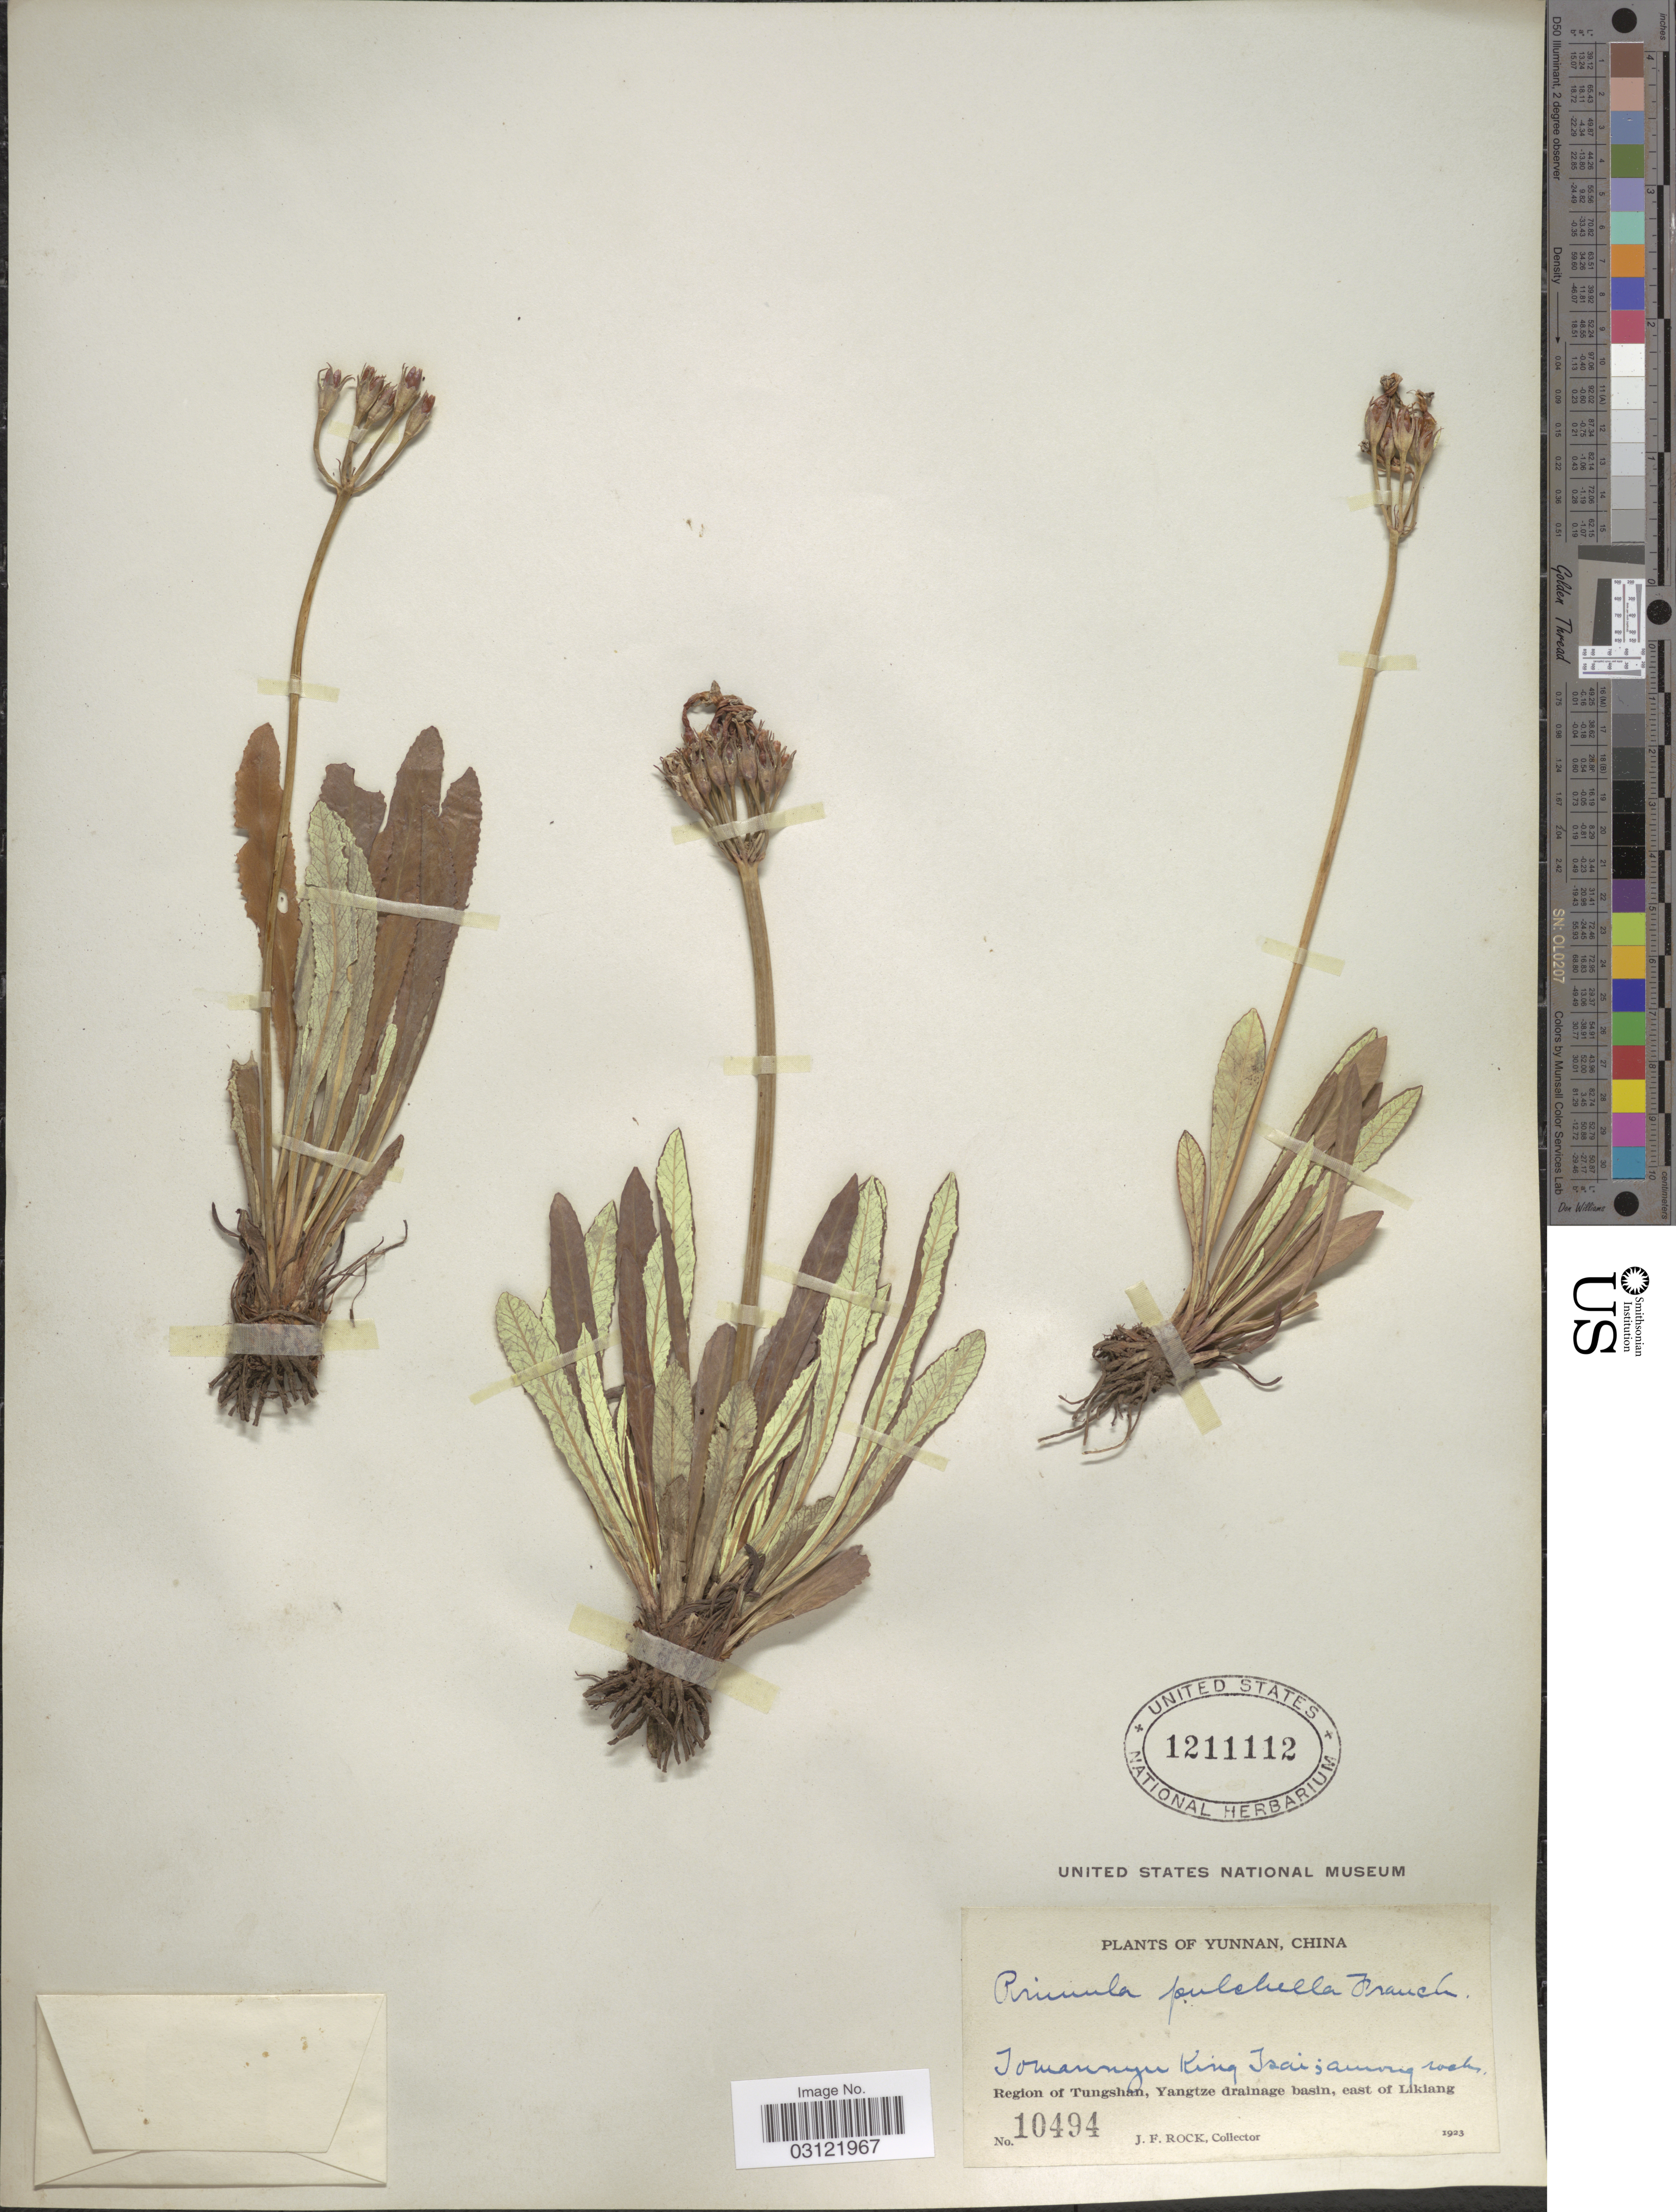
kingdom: Plantae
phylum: Tracheophyta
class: Magnoliopsida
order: Ericales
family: Primulaceae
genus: Primula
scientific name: Primula pulchella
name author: Franch.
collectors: J. Rock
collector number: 10494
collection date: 1923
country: China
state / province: Yunnan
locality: Tomaunyu King Tsai, Region of Tungshan, Yangtze drainage basin, east of Likiang.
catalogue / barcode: US 1211112